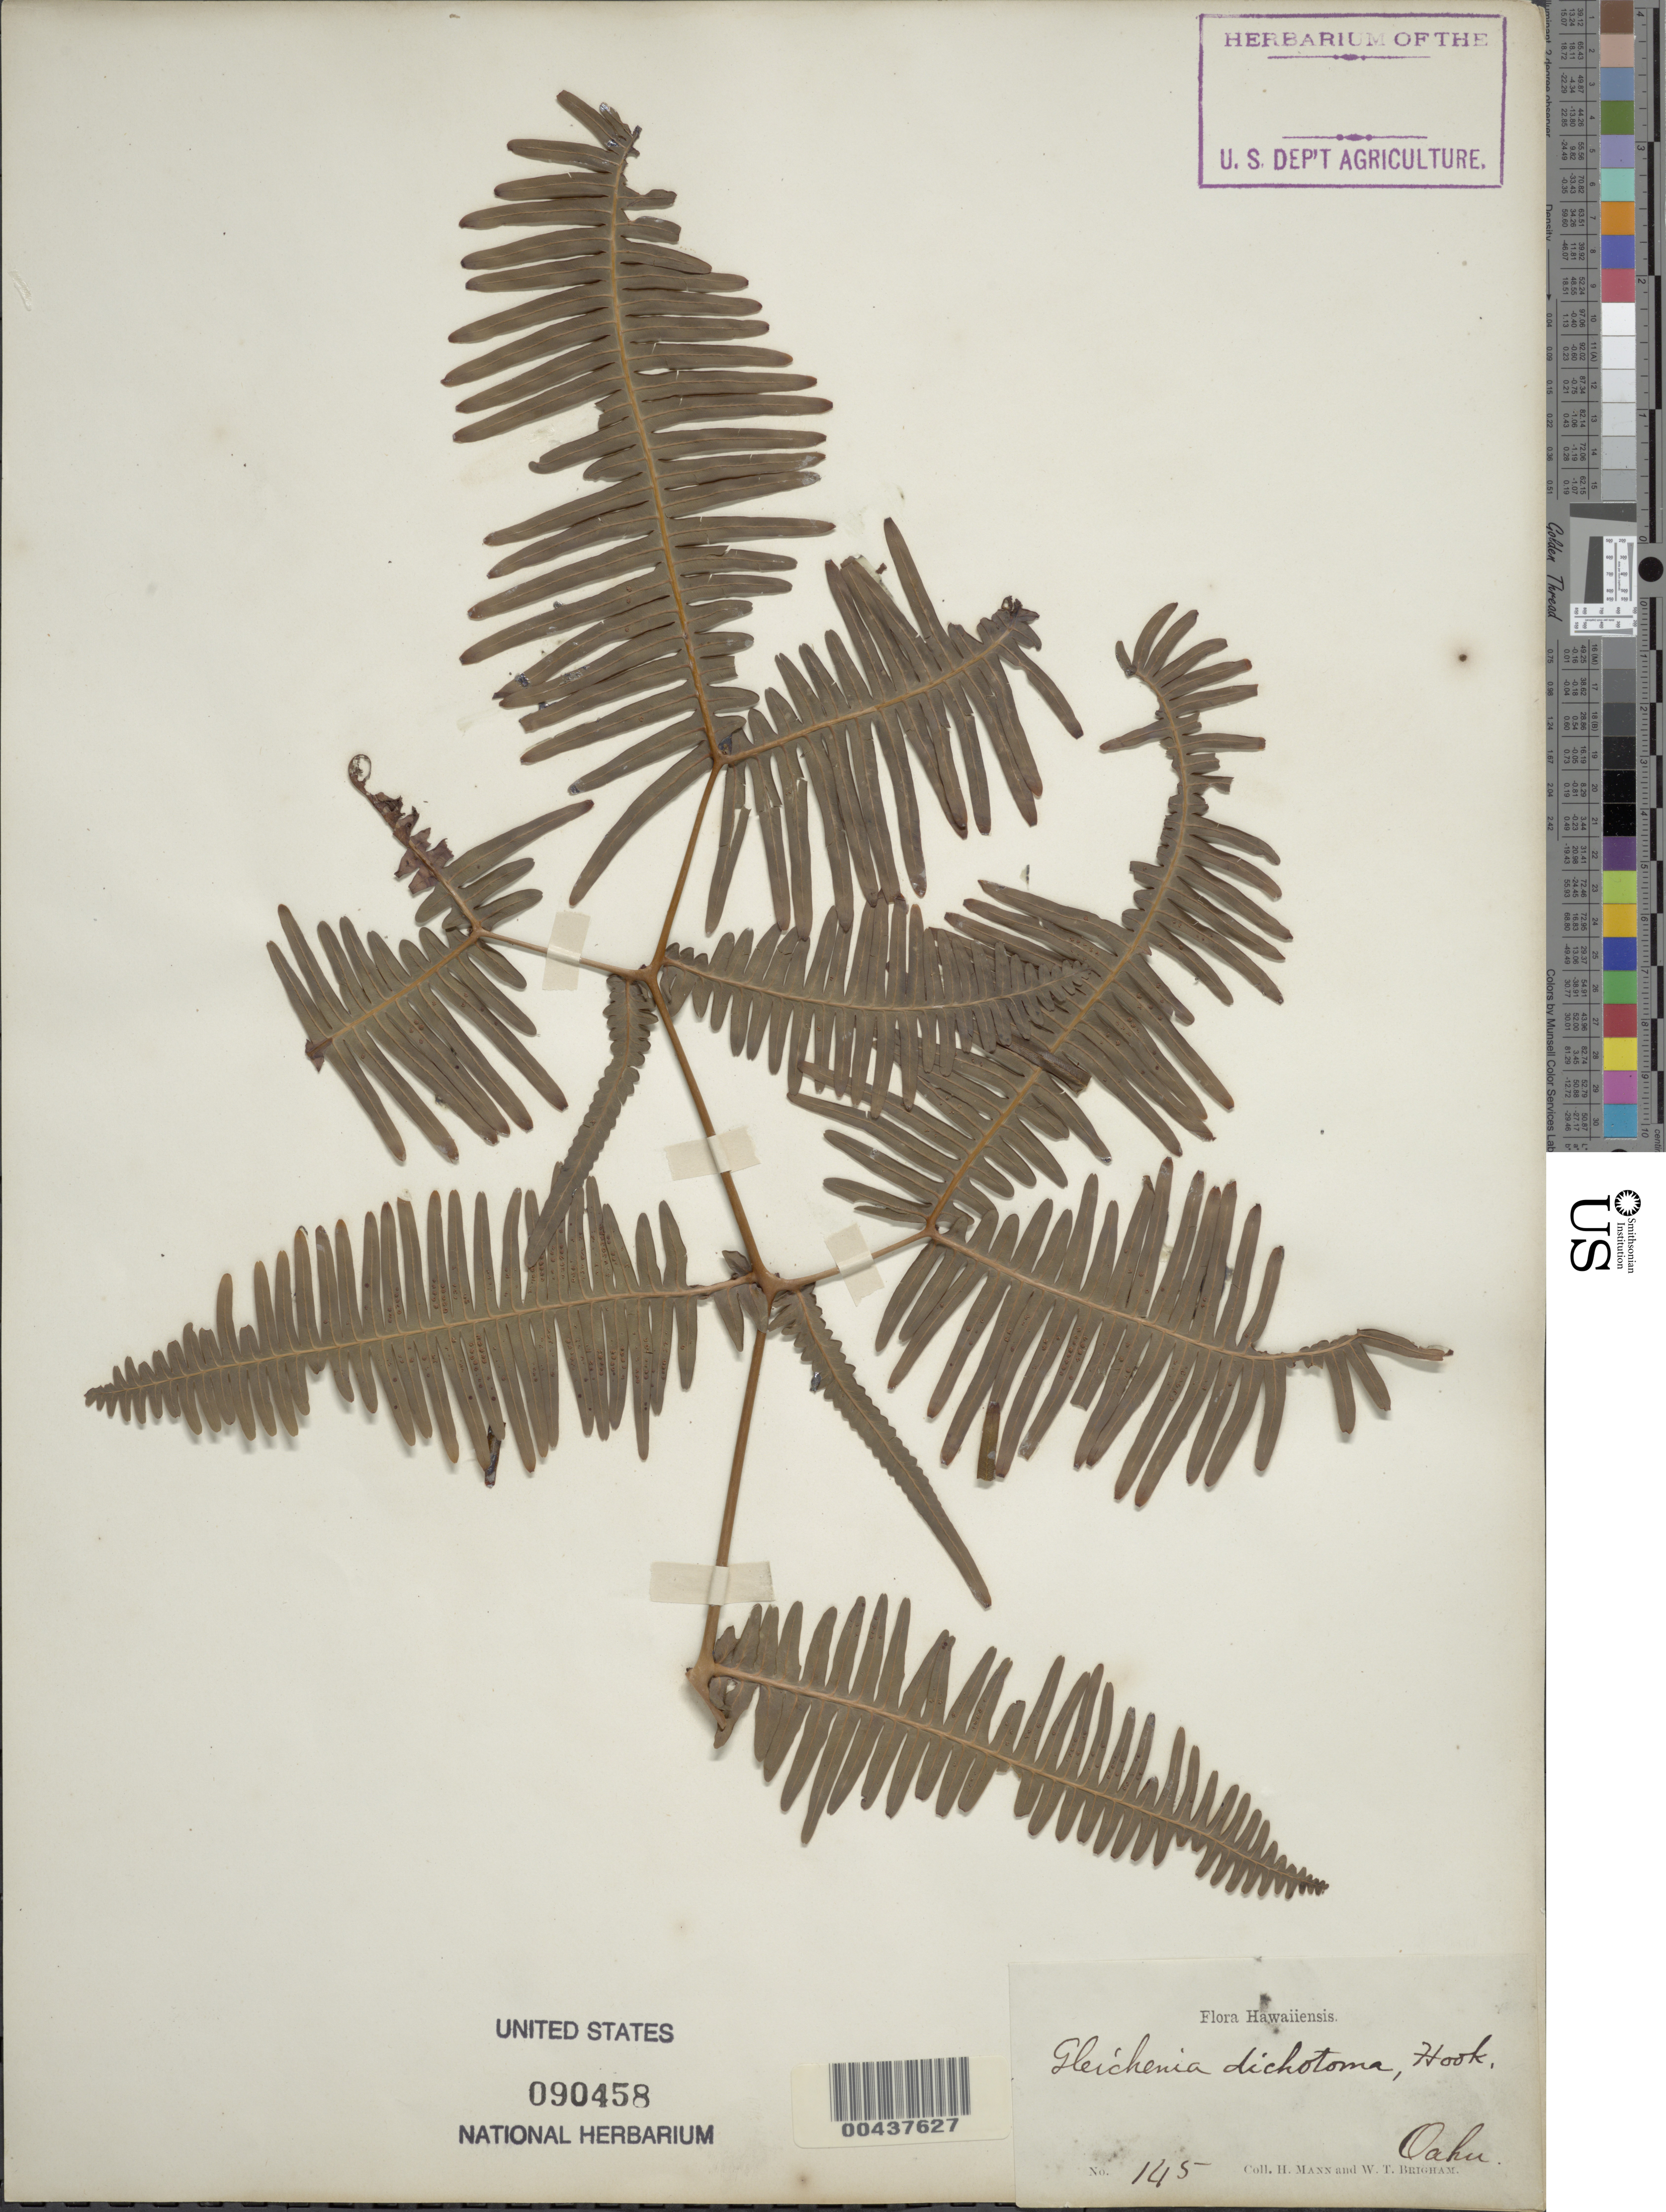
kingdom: Plantae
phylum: Tracheophyta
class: Polypodiopsida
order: Gleicheniales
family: Gleicheniaceae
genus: Dicranopteris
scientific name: Dicranopteris linearis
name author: (Burm. f.) Underw.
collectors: H. Mann & W. T. Brigham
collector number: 145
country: United States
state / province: Hawaii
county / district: Honolulu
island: Oahu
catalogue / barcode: US 90458